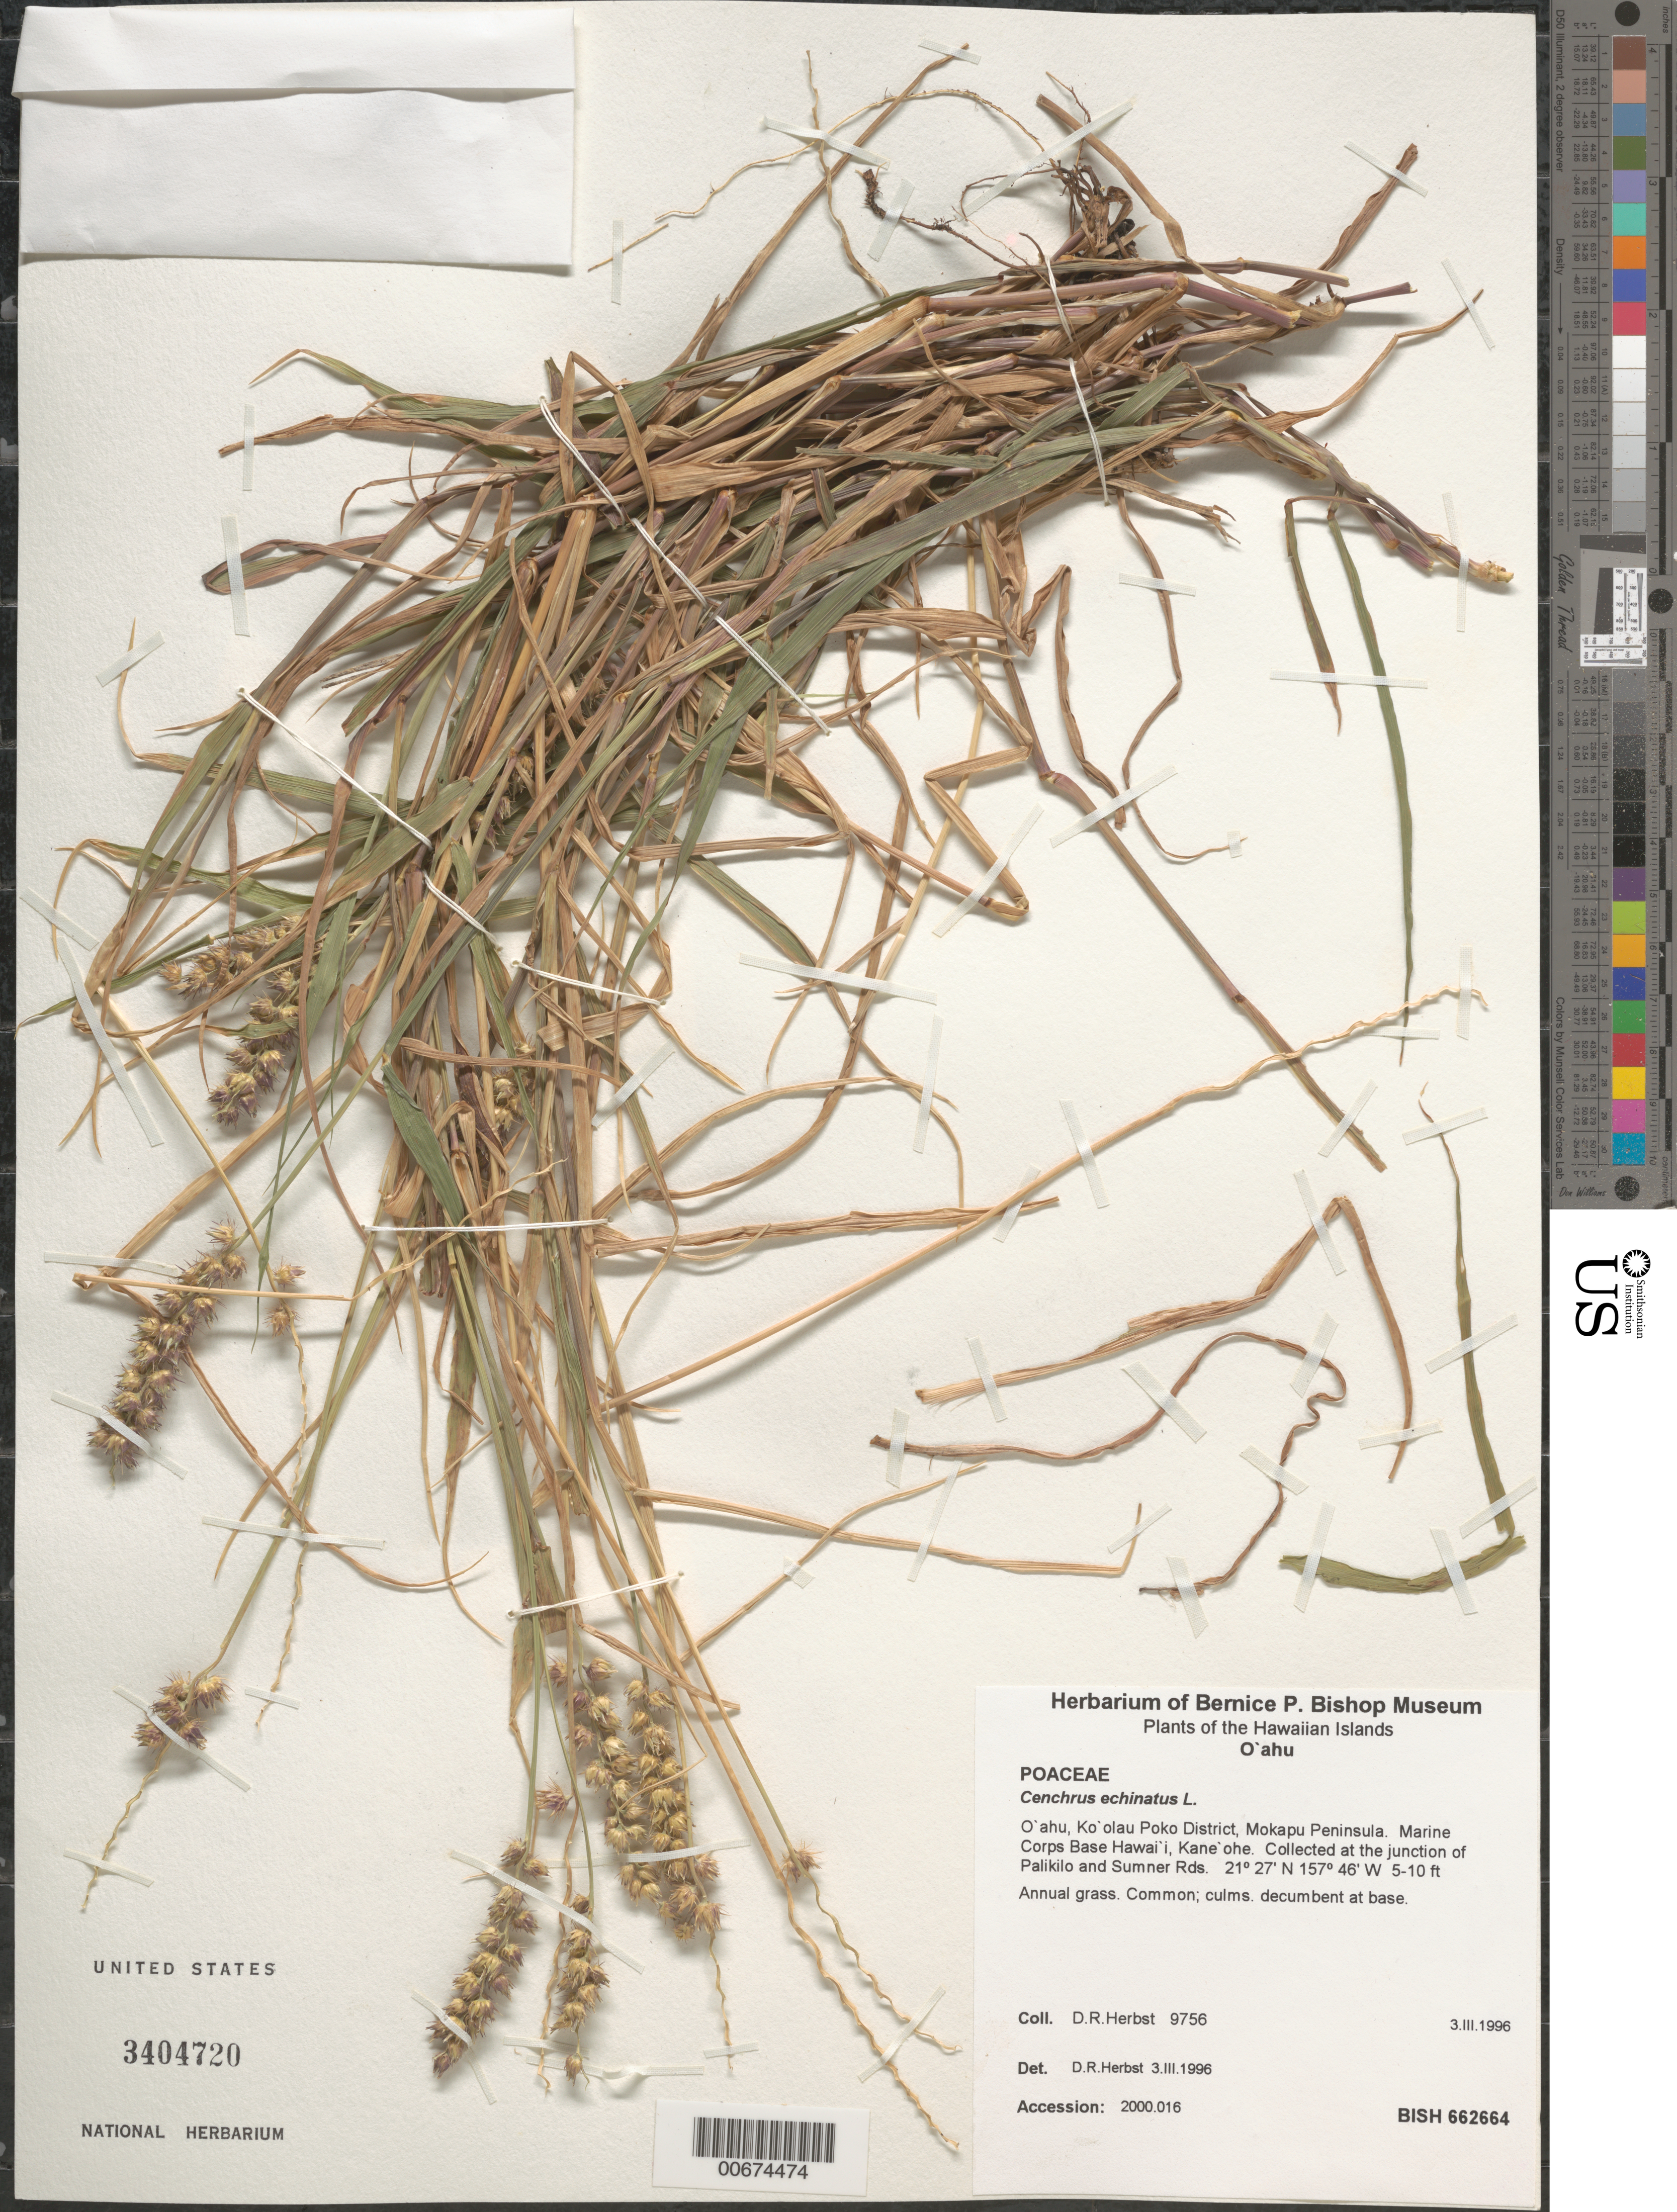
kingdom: Plantae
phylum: Tracheophyta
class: Liliopsida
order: Poales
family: Poaceae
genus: Cenchrus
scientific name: Cenchrus echinatus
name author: L.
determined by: Herbst, D. R.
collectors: D. R. Herbst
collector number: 9756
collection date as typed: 3 Mar 1996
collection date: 1996-03-03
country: United States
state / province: Hawaii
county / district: Honolulu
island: Oahu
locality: Ko'olau Poko Distr., Mokapu Peninsula. Marine Corps Base Hawai'I, Kane'ohe, collected at the junction of Palikilo and Sumn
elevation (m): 1.5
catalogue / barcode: US 3404720